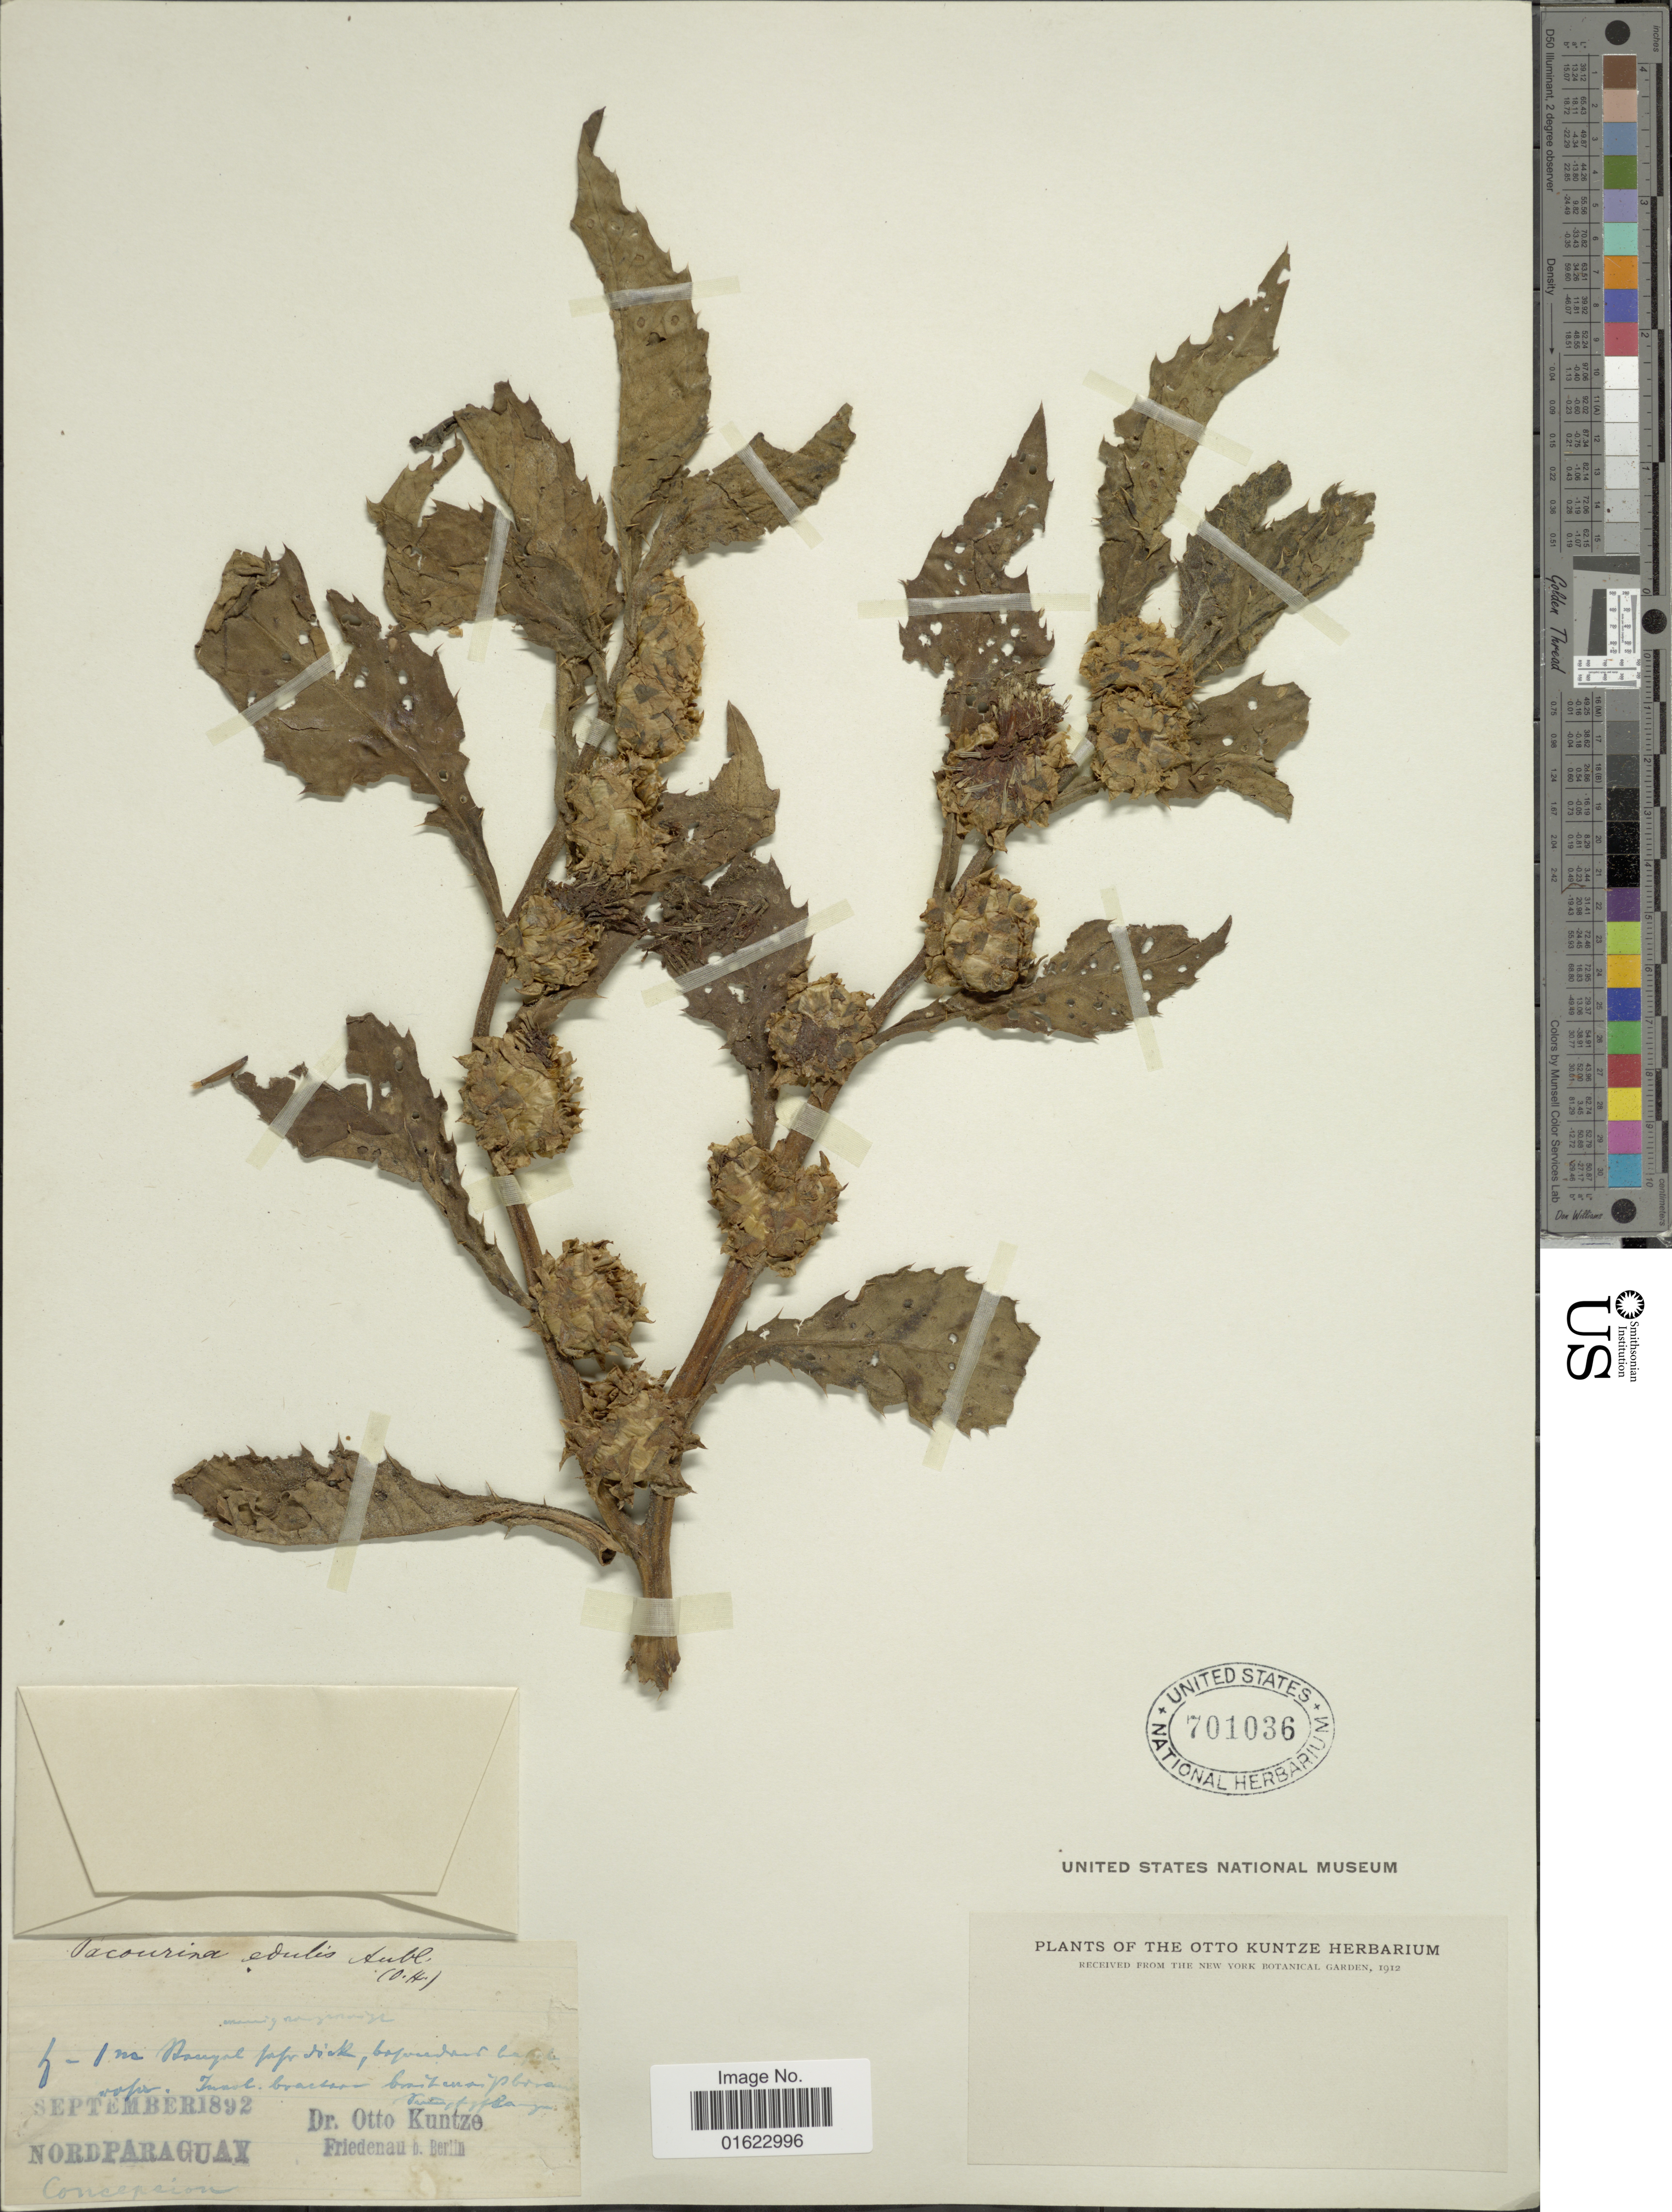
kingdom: Plantae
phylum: Tracheophyta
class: Magnoliopsida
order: Asterales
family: Asteraceae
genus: Pacourina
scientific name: Pacourina edulis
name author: Aubl.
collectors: C.E.O. Kuntze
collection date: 1892-09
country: Paraguay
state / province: Concepcion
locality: Nord Paraguay, Concepcion.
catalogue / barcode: US 701036